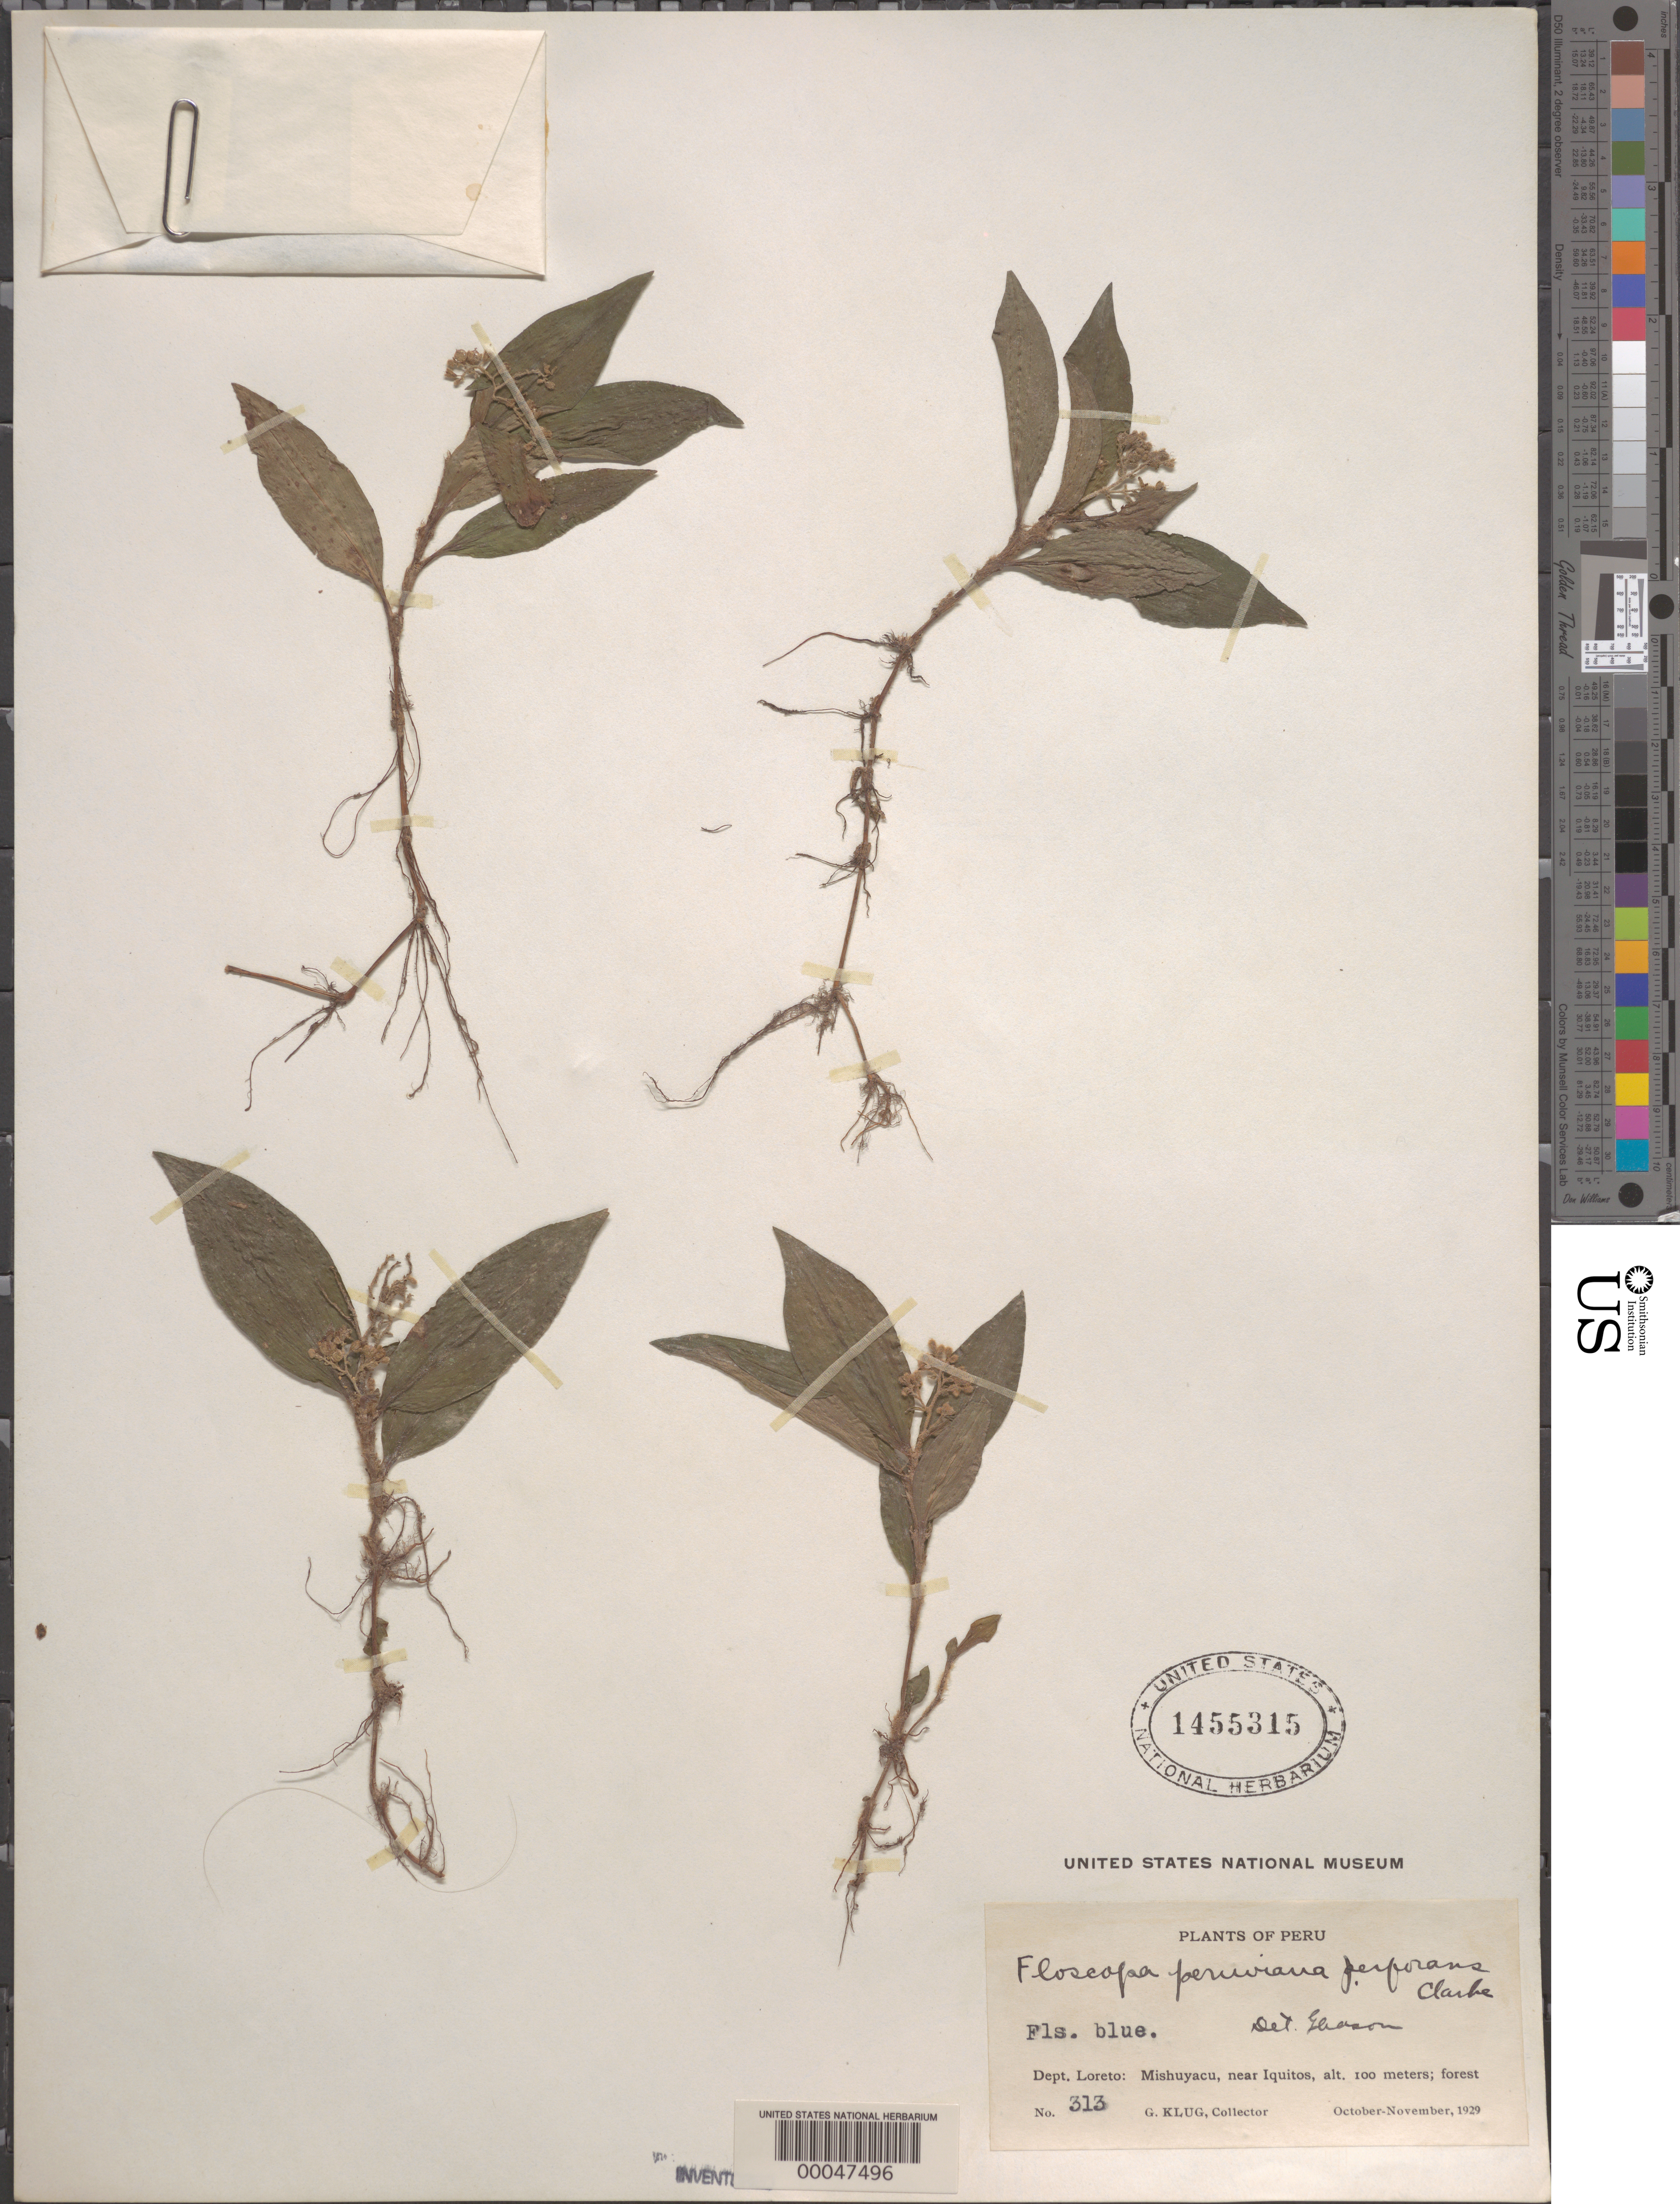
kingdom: Plantae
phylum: Tracheophyta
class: Liliopsida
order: Commelinales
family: Commelinaceae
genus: Floscopa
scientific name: Floscopa peruviana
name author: Hassk. ex C.B. Clarke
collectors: G. Klug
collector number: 313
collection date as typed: Oct 1929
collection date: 1929-10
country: Peru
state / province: Loreto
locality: Michuycu, near iquitos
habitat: Forest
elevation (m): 100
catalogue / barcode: US 1455315